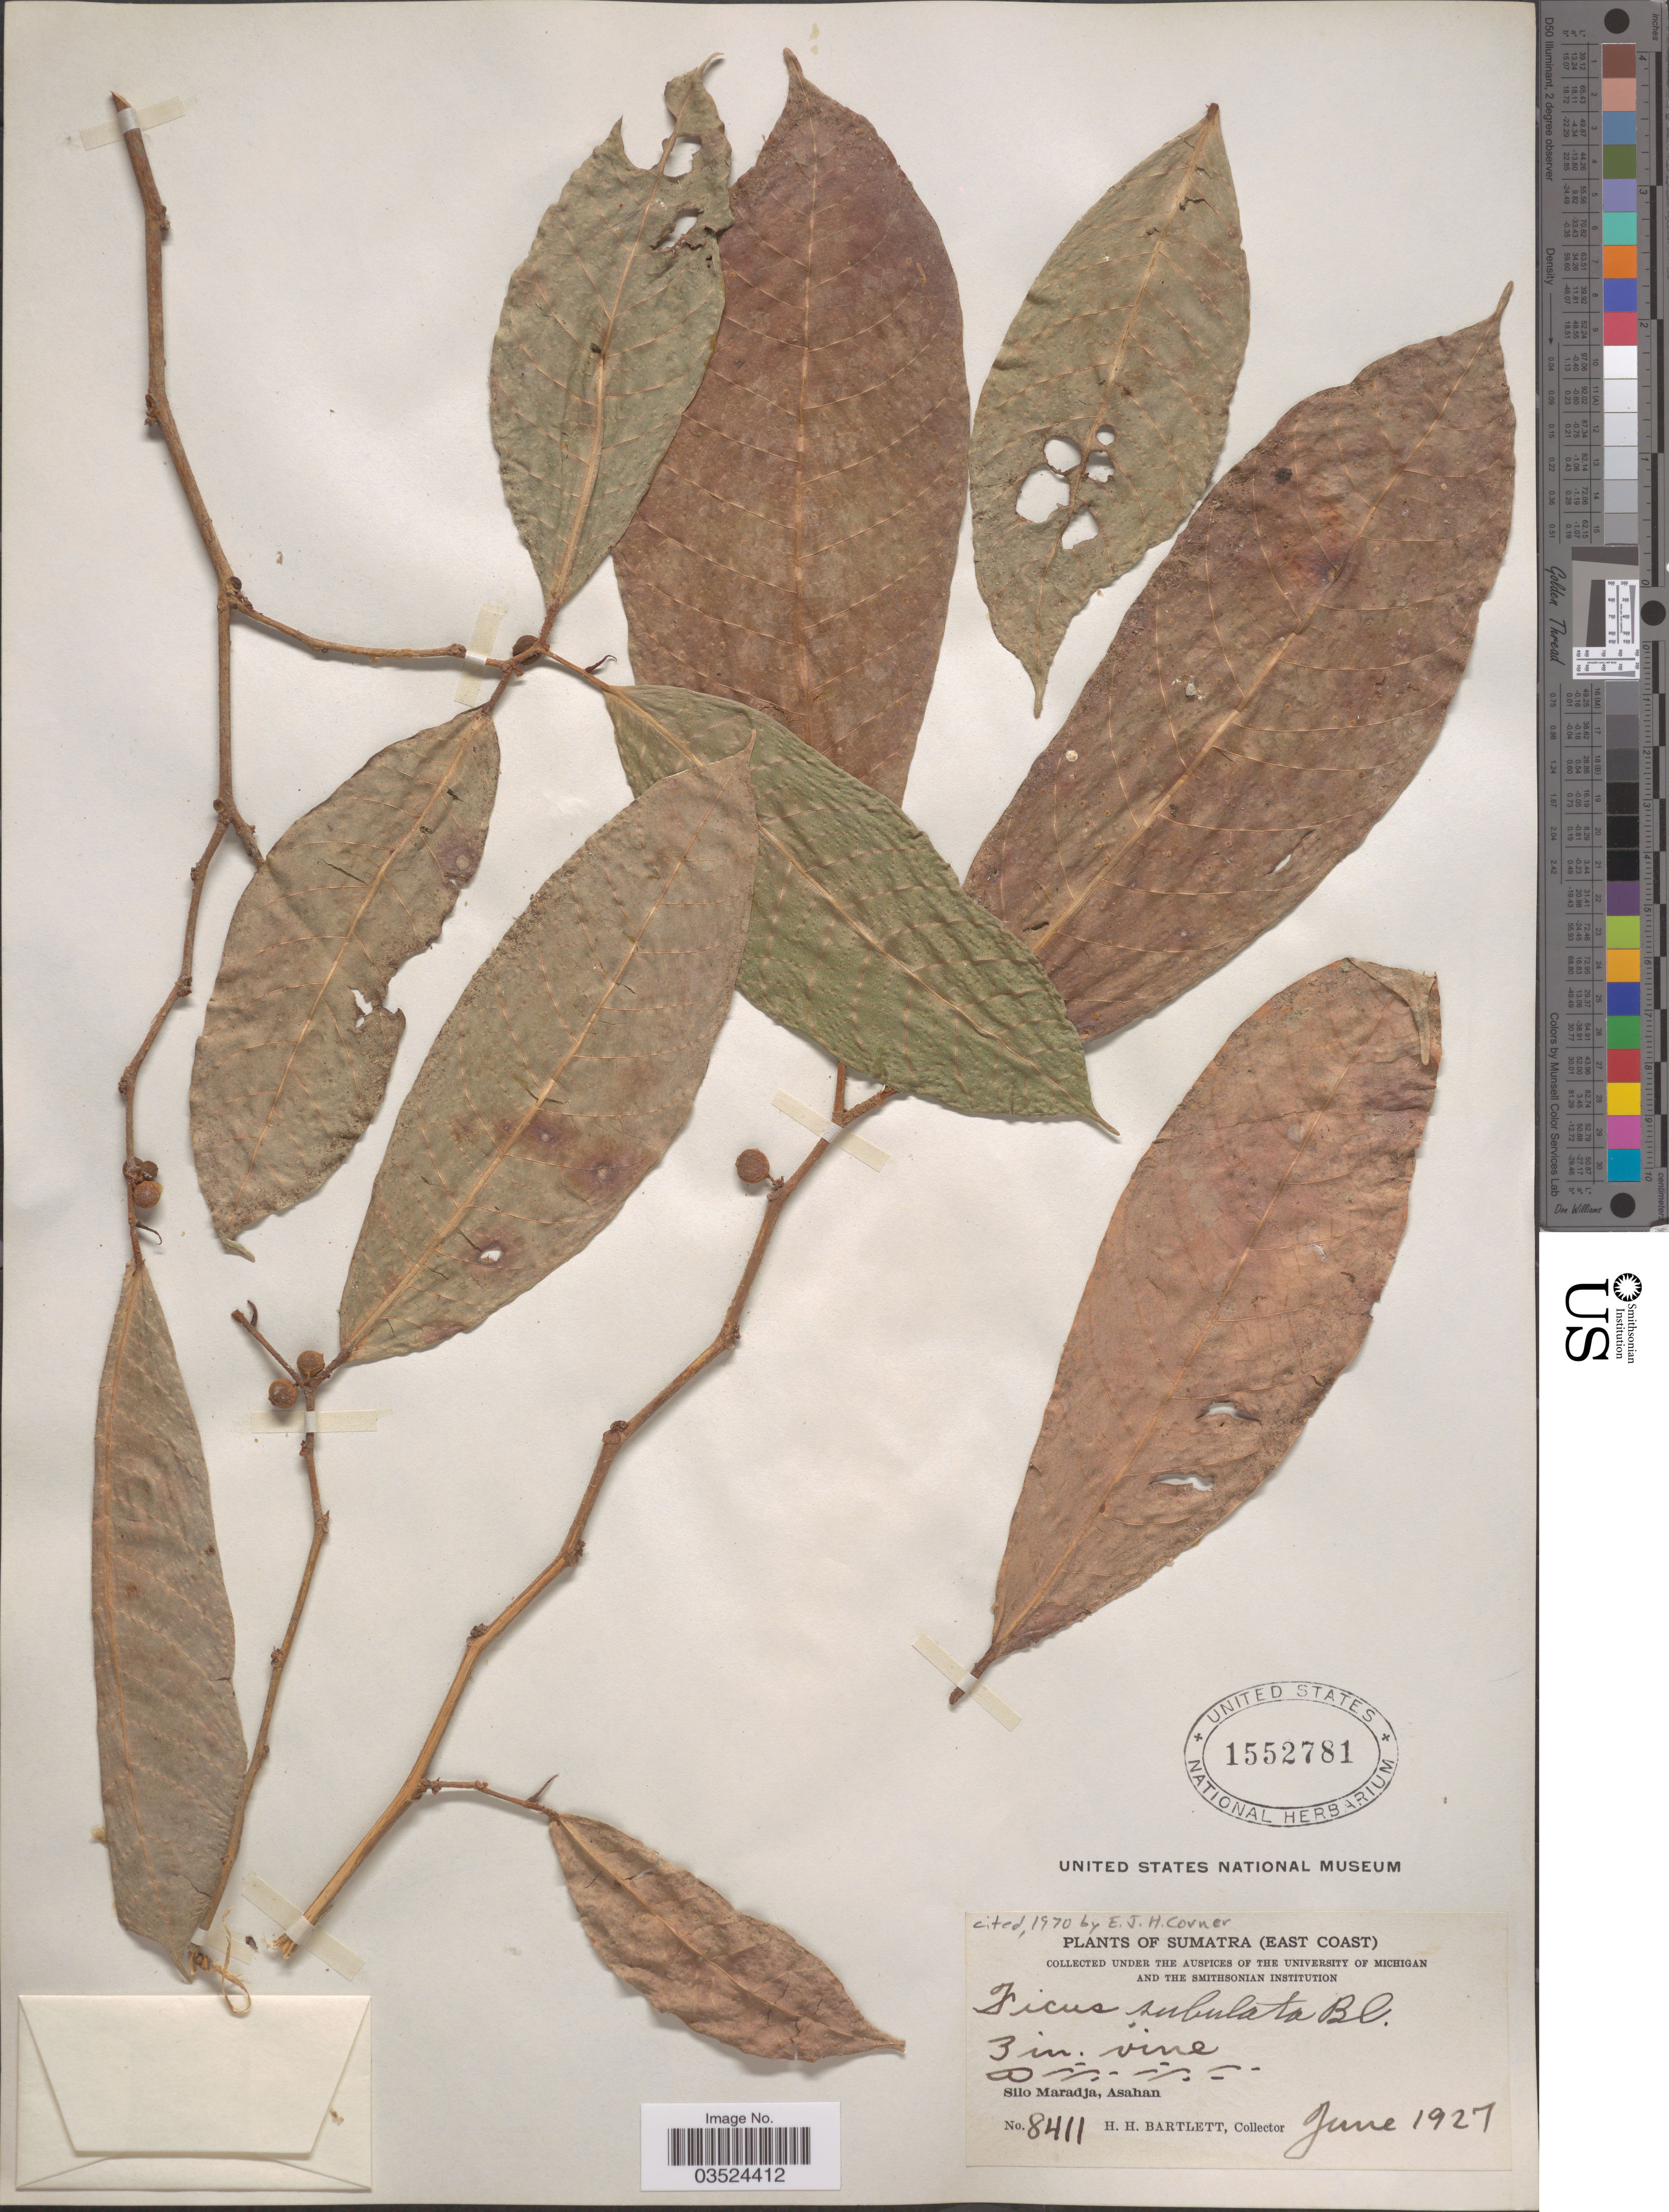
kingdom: Plantae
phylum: Tracheophyta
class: Magnoliopsida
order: Rosales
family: Moraceae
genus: Ficus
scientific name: Ficus subulata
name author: Blume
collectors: H. H. Bartlett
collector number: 8411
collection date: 1927-06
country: Indonesia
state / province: Sumatra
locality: Sumatra (East Coast). Silo Maradja, Asahan.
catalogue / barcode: US 1552781